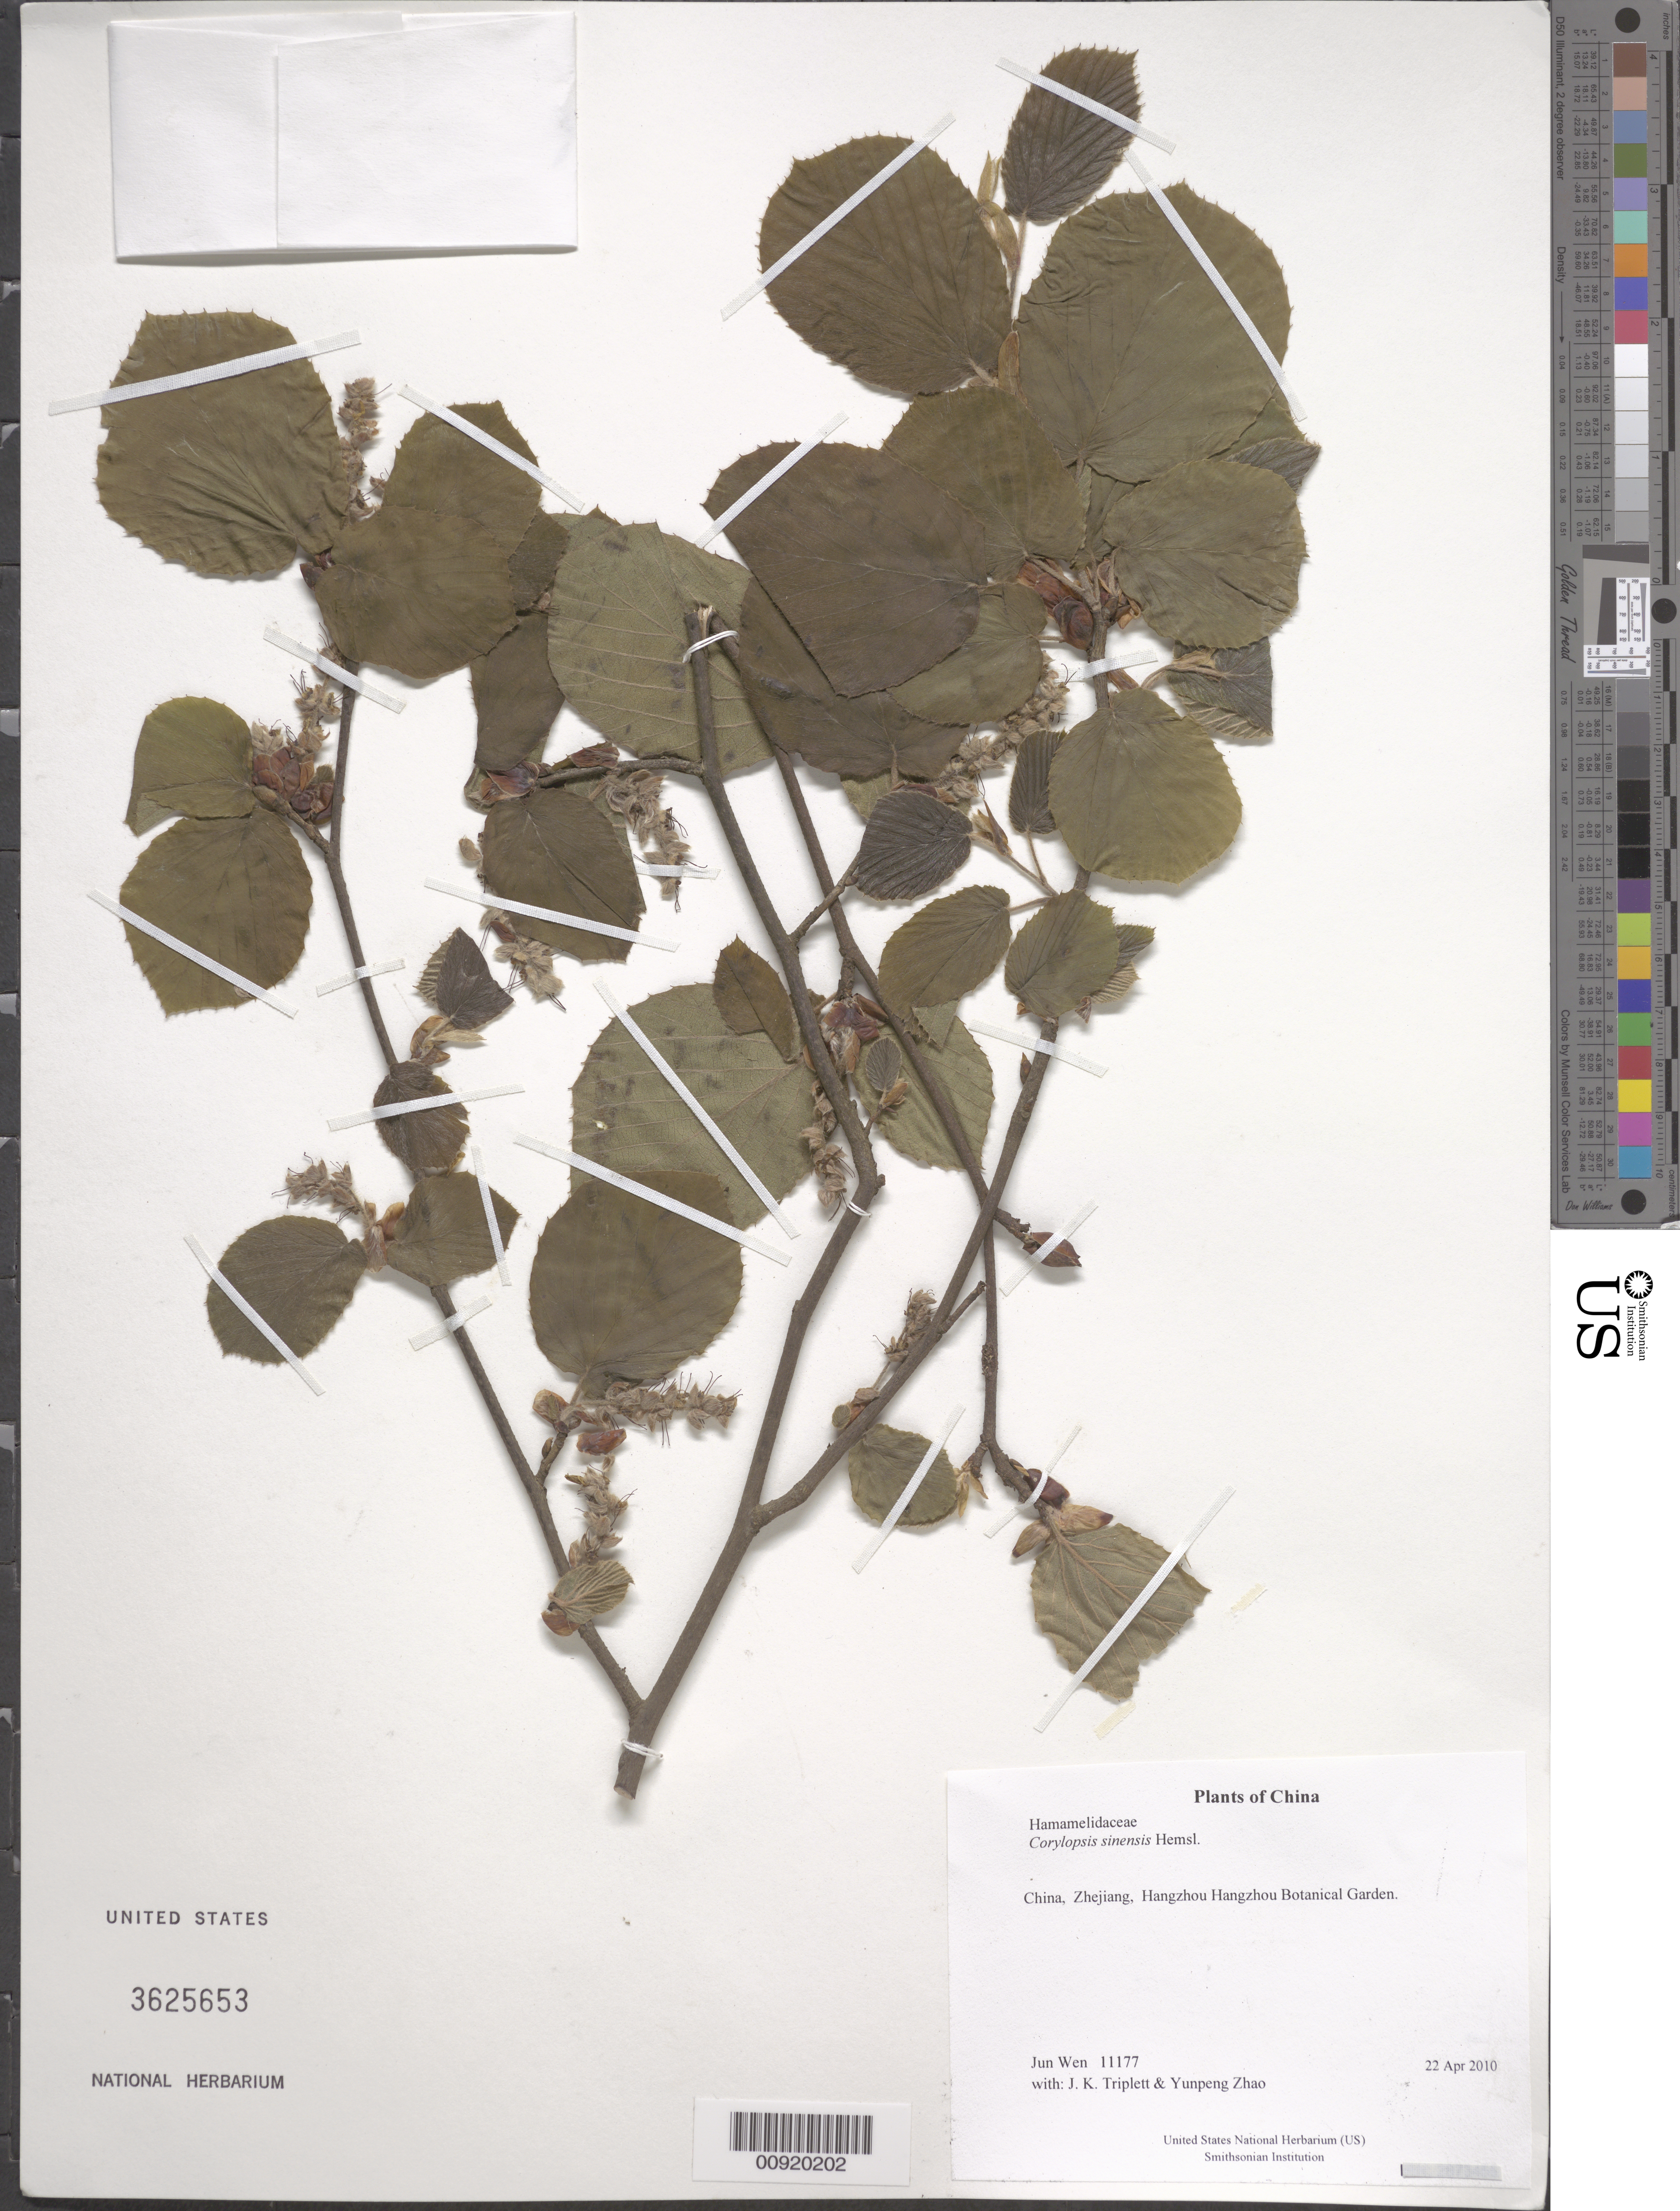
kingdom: Plantae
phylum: Tracheophyta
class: Magnoliopsida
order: Saxifragales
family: Hamamelidaceae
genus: Corylopsis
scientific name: Corylopsis sinensis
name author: Hemsl.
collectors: J. Wen, J. K. Triplett & Yunpeng Zhao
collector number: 11177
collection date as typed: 22 Apr 2010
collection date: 2010-04-22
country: China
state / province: Zhejiang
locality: Hangzhou Hangzhou Botanical Garden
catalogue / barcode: US 3625653